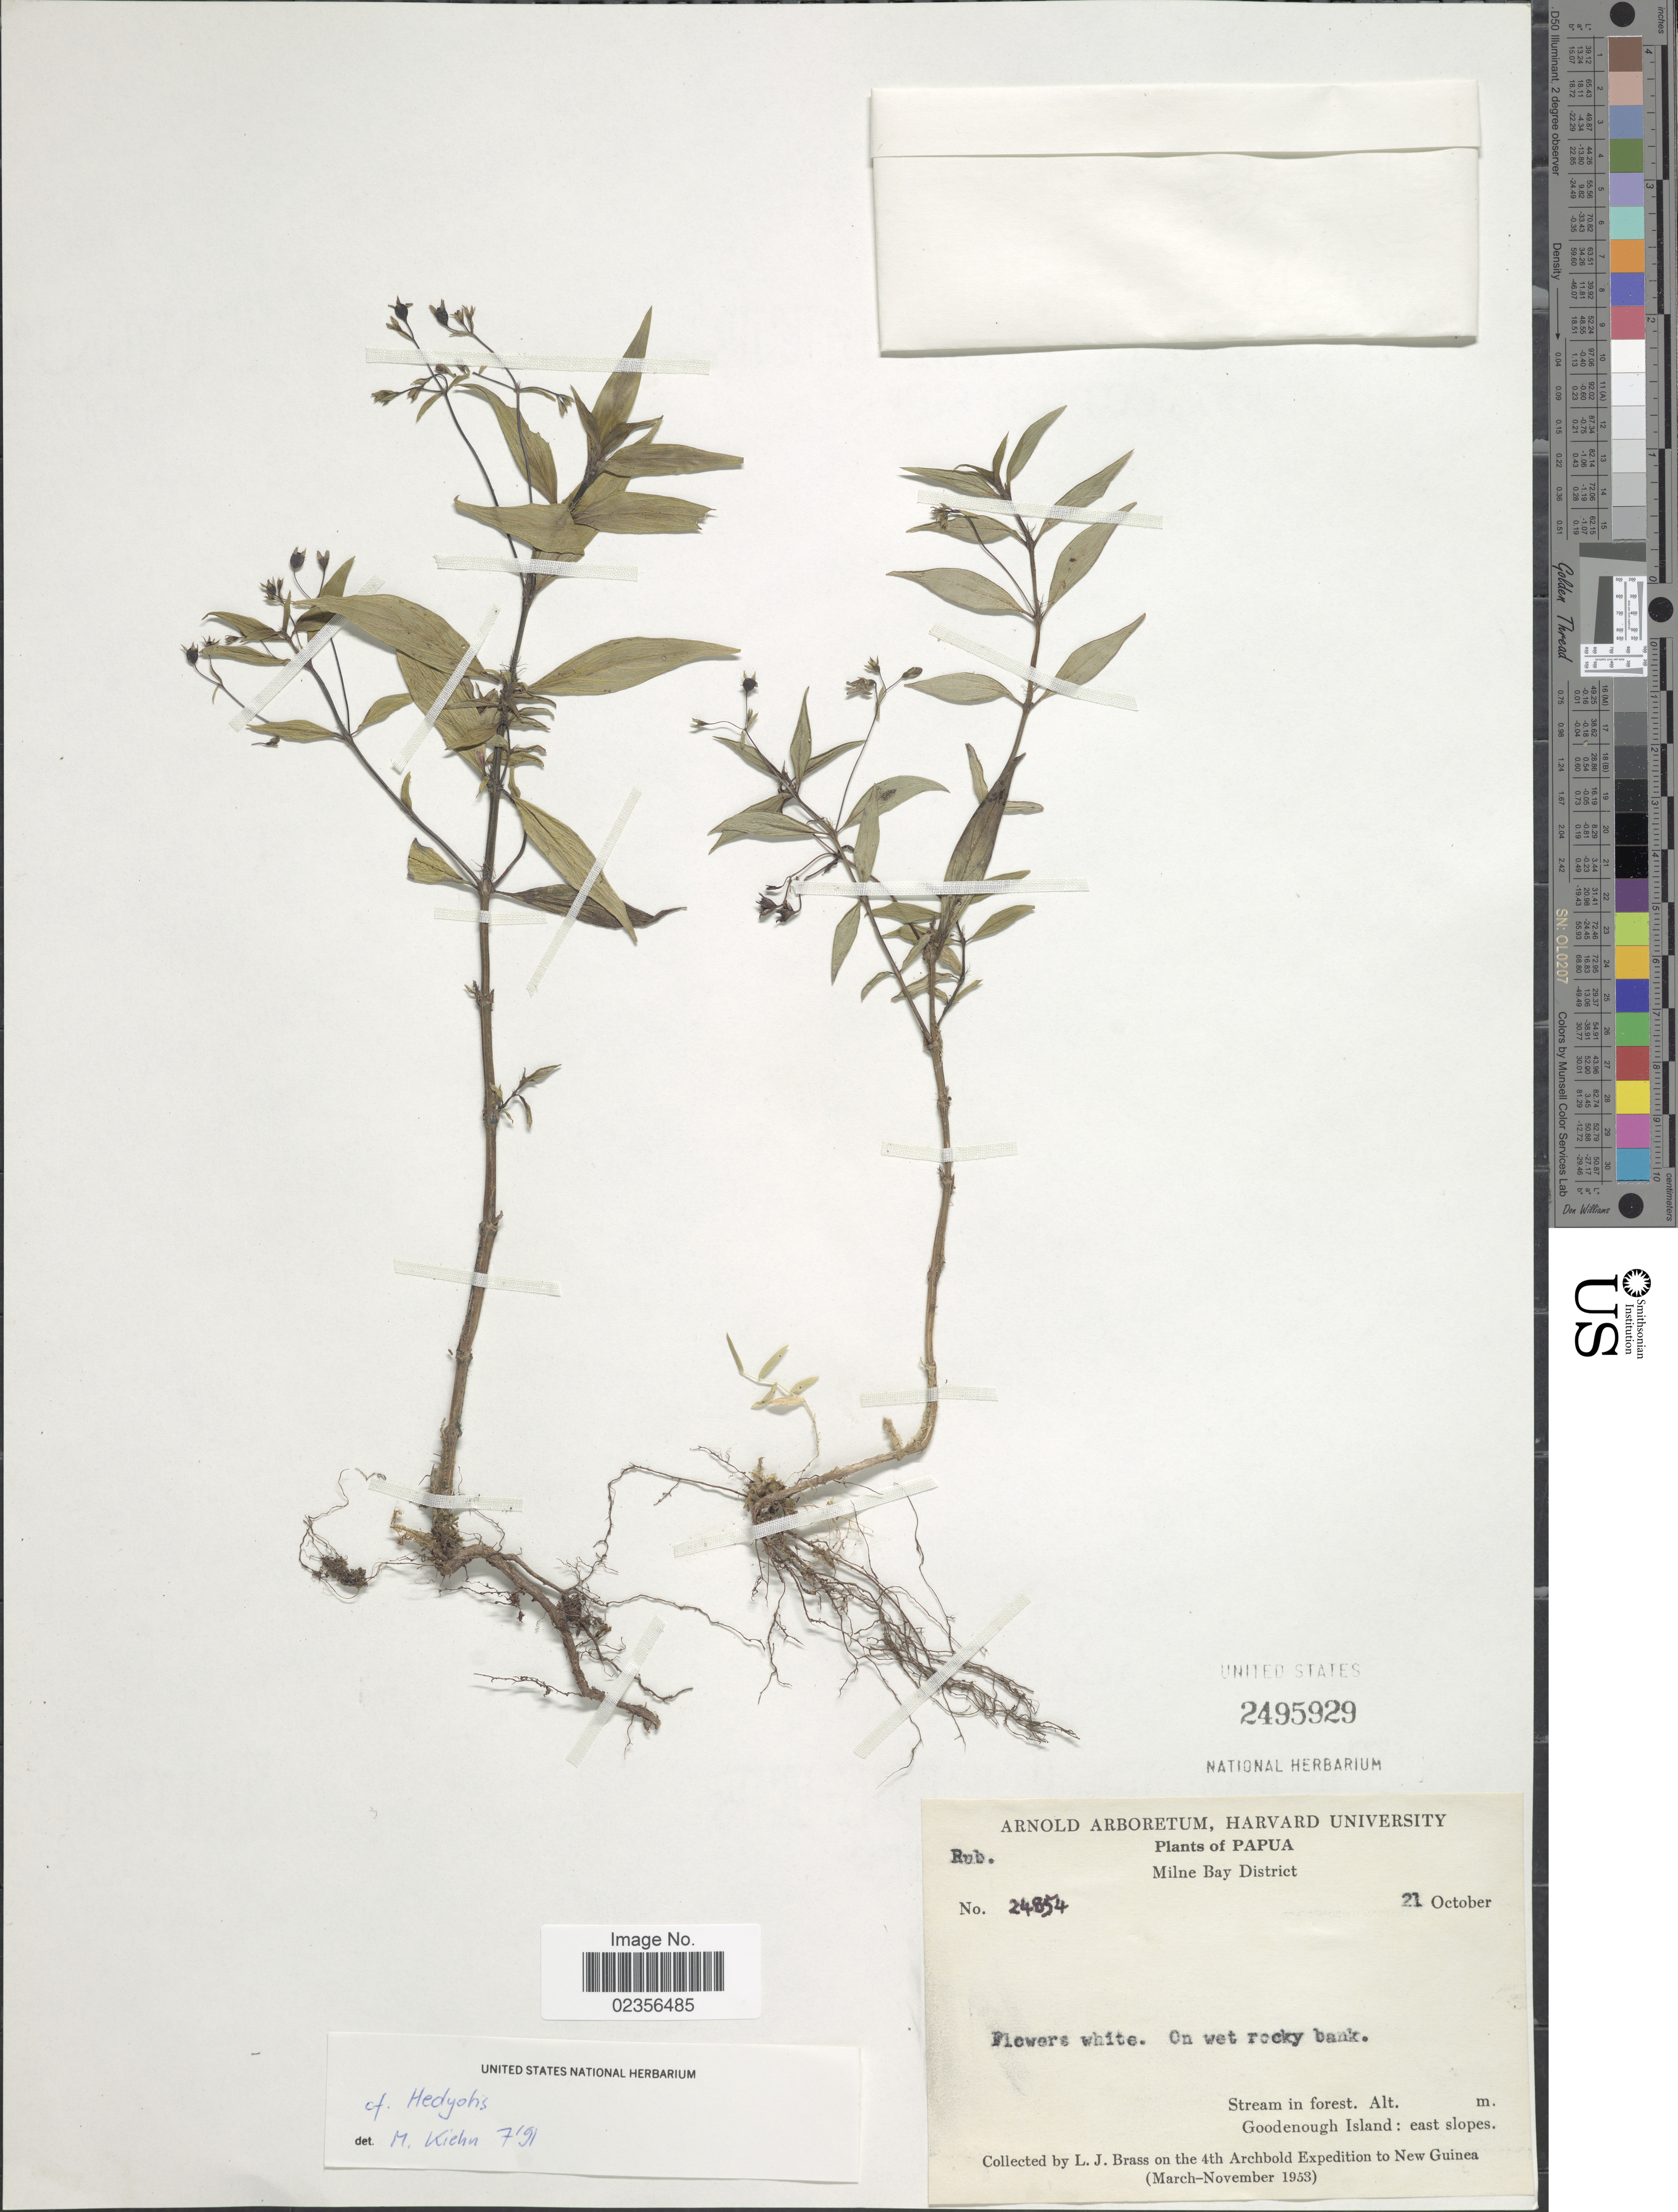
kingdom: Plantae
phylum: Tracheophyta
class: Magnoliopsida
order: Gentianales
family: Rubiaceae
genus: Hedyotis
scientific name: Hedyotis sp.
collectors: L. J. Brass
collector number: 24854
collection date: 1953-10-21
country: Papua New Guinea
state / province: Milne Bay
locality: Papua. New Guinea. Goodenough Island: east slopes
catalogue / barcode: US 2495929